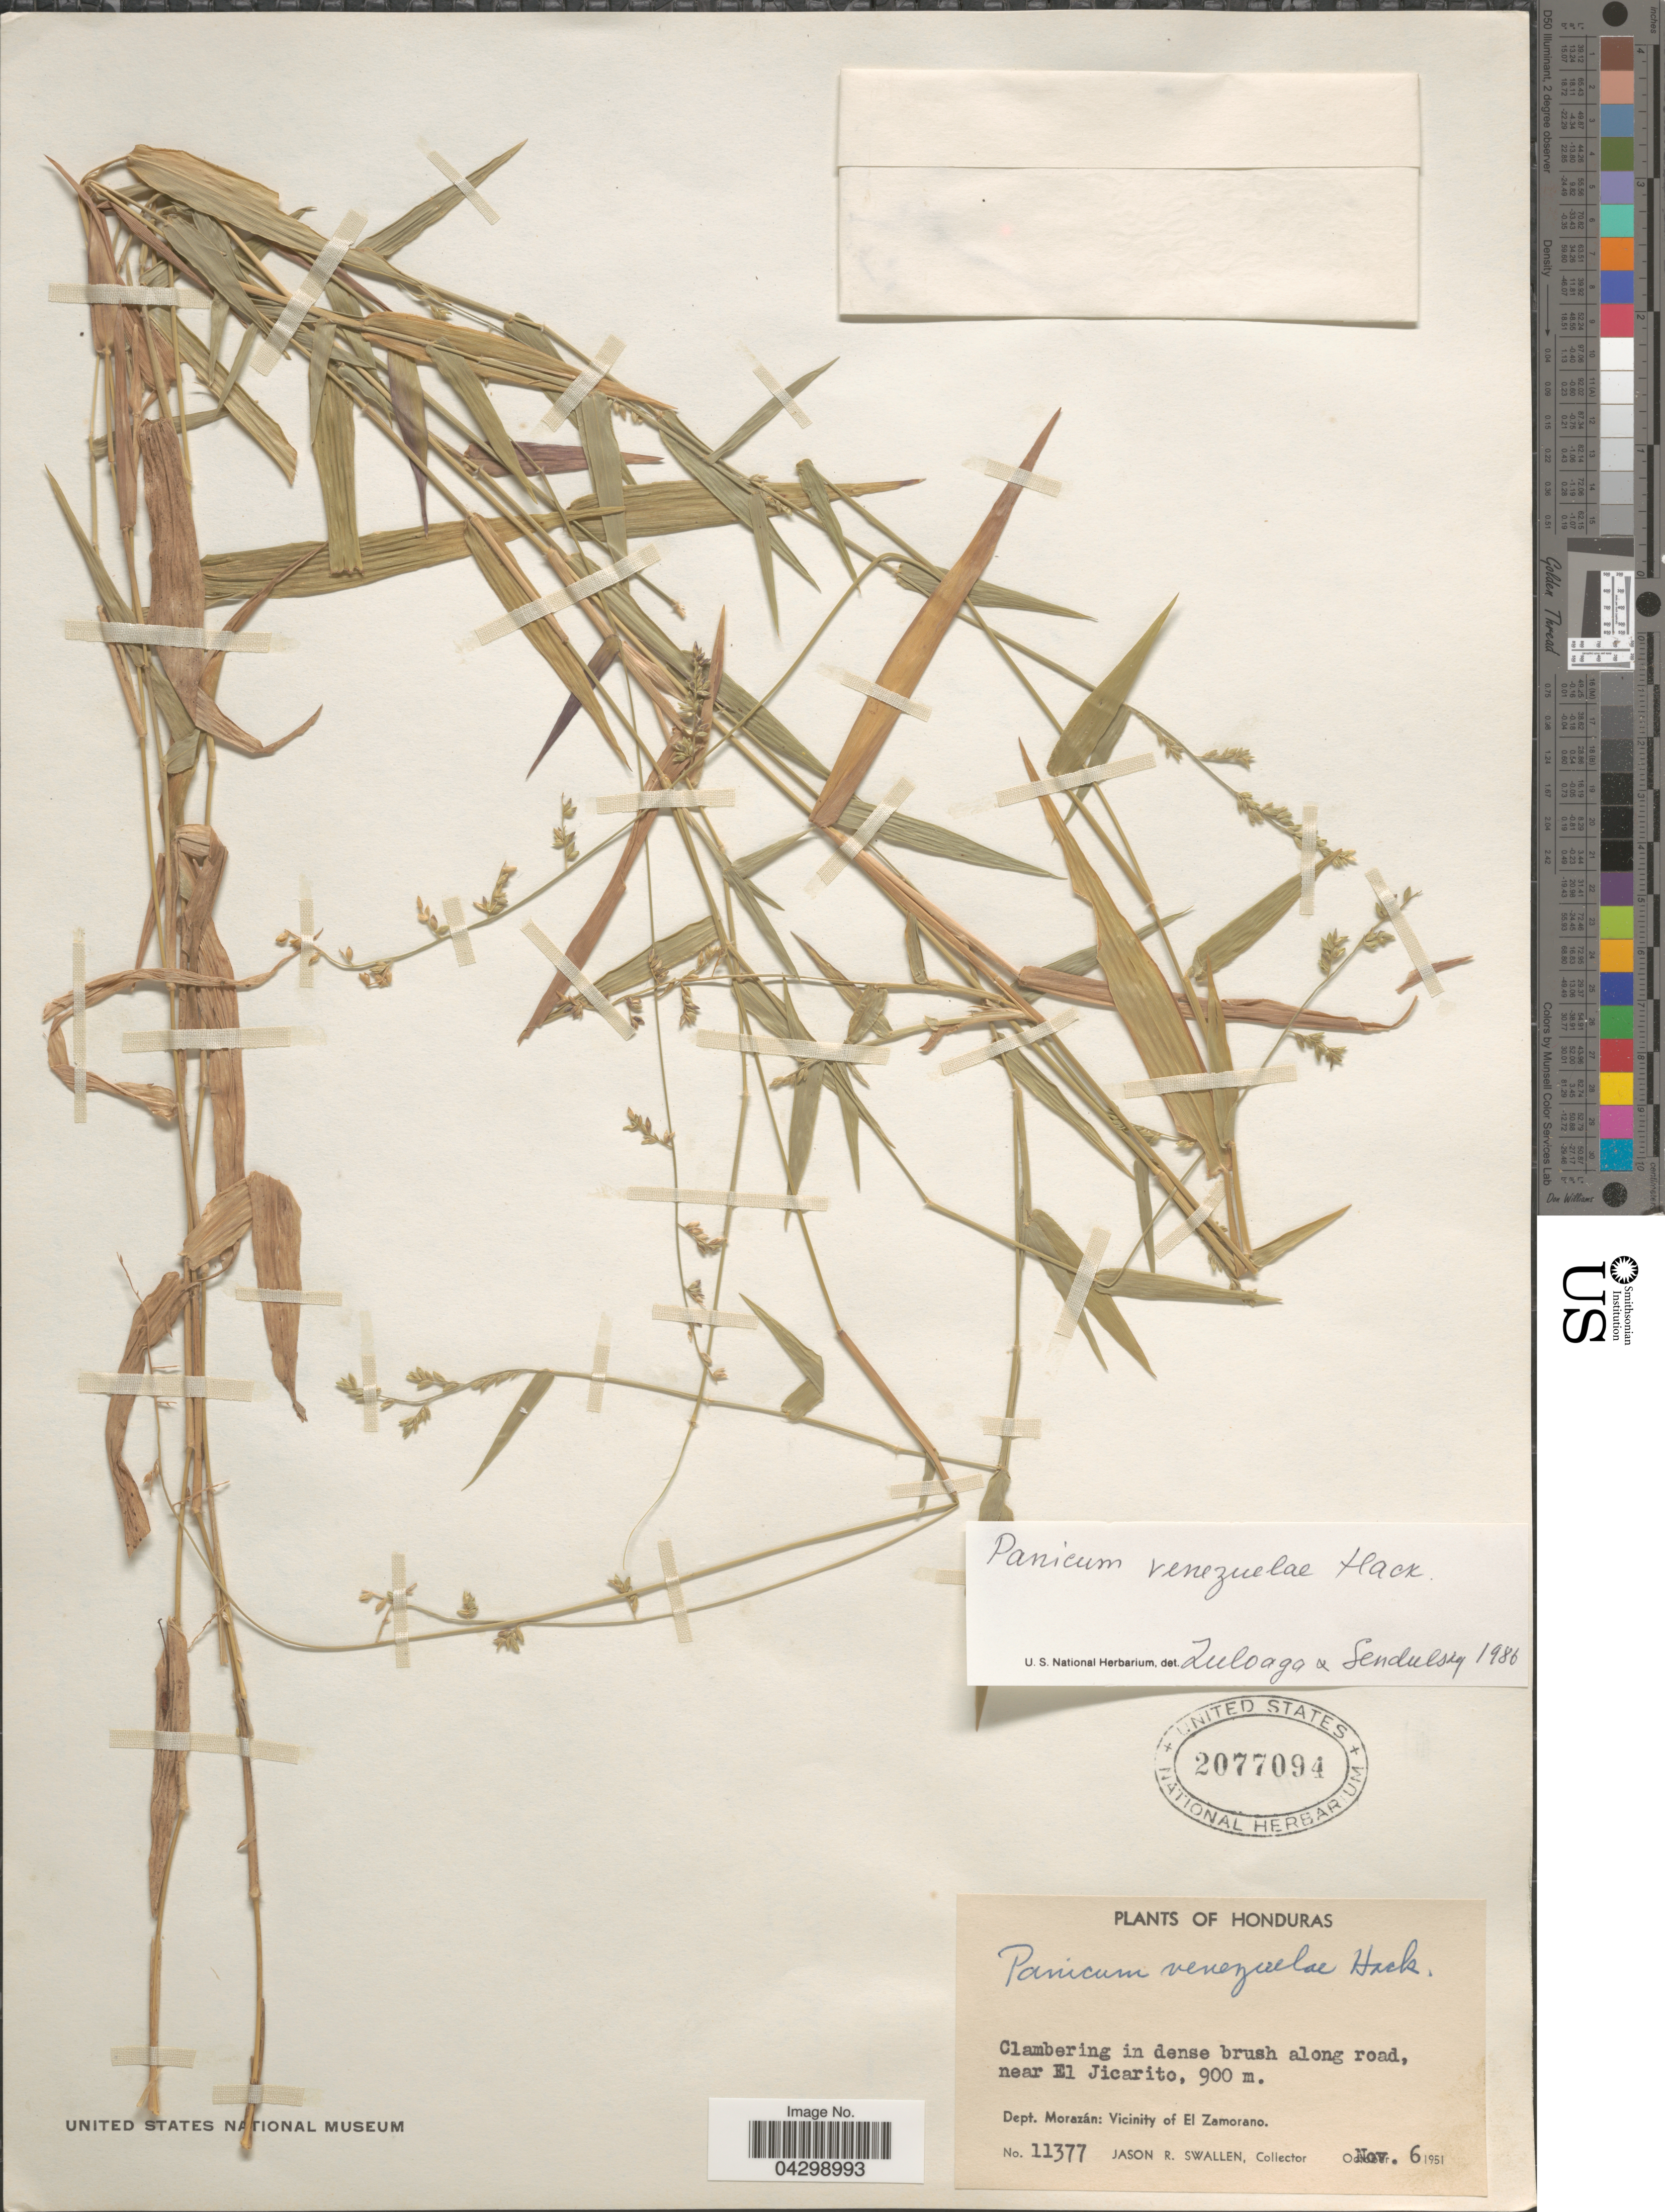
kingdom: Plantae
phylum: Tracheophyta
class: Liliopsida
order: Poales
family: Poaceae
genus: Panicum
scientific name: Panicum venezuelae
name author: Hack.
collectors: J. R. Swallen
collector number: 11377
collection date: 1951-11-06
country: Honduras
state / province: Fco. Morazán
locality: In dense brush along road, near El Jicarito. Dept. Morazán: Vicinity of El Zamorano.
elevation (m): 900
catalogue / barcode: US 2077094